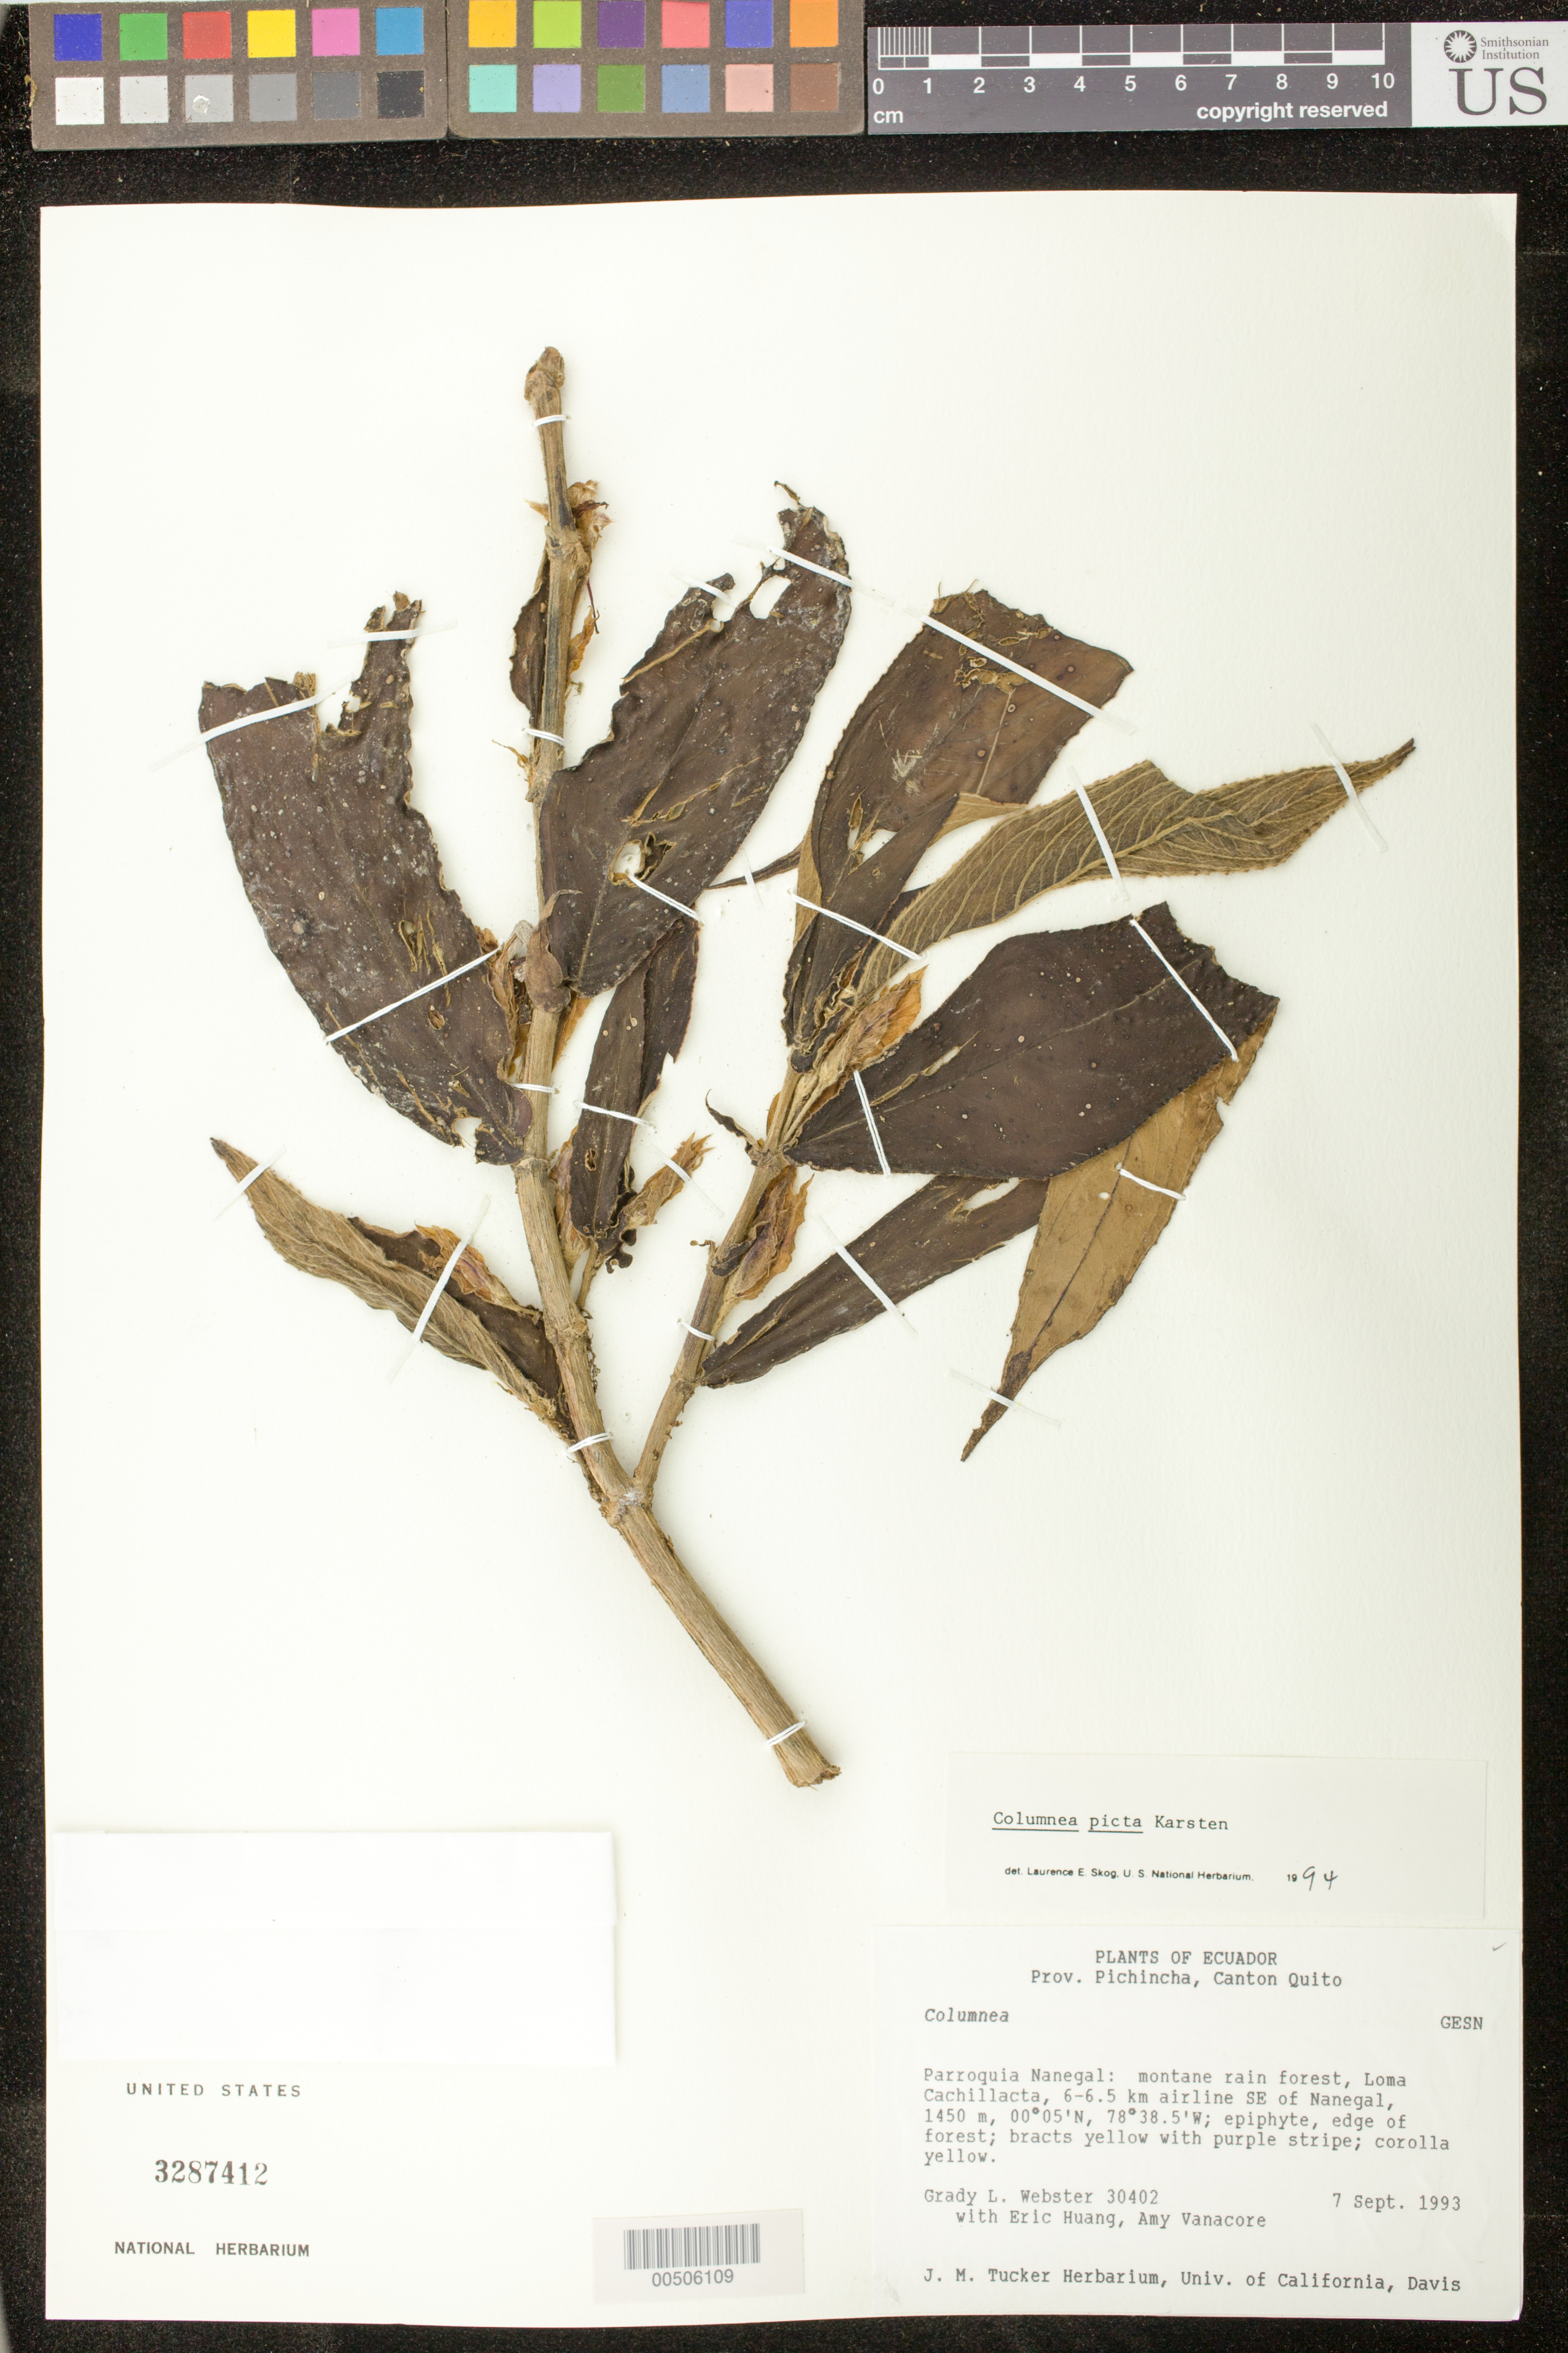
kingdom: Plantae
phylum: Tracheophyta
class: Magnoliopsida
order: Lamiales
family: Gesneriaceae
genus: Columnea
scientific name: Columnea karsteniana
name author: Singh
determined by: Skog, Laurence E.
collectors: G. L. Webster, E. Huang & A. Vanacore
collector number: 30402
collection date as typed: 07 Sep 1993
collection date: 1993-09-07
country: Ecuador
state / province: Pichincha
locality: Parroquia Nanegal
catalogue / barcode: US 3287412